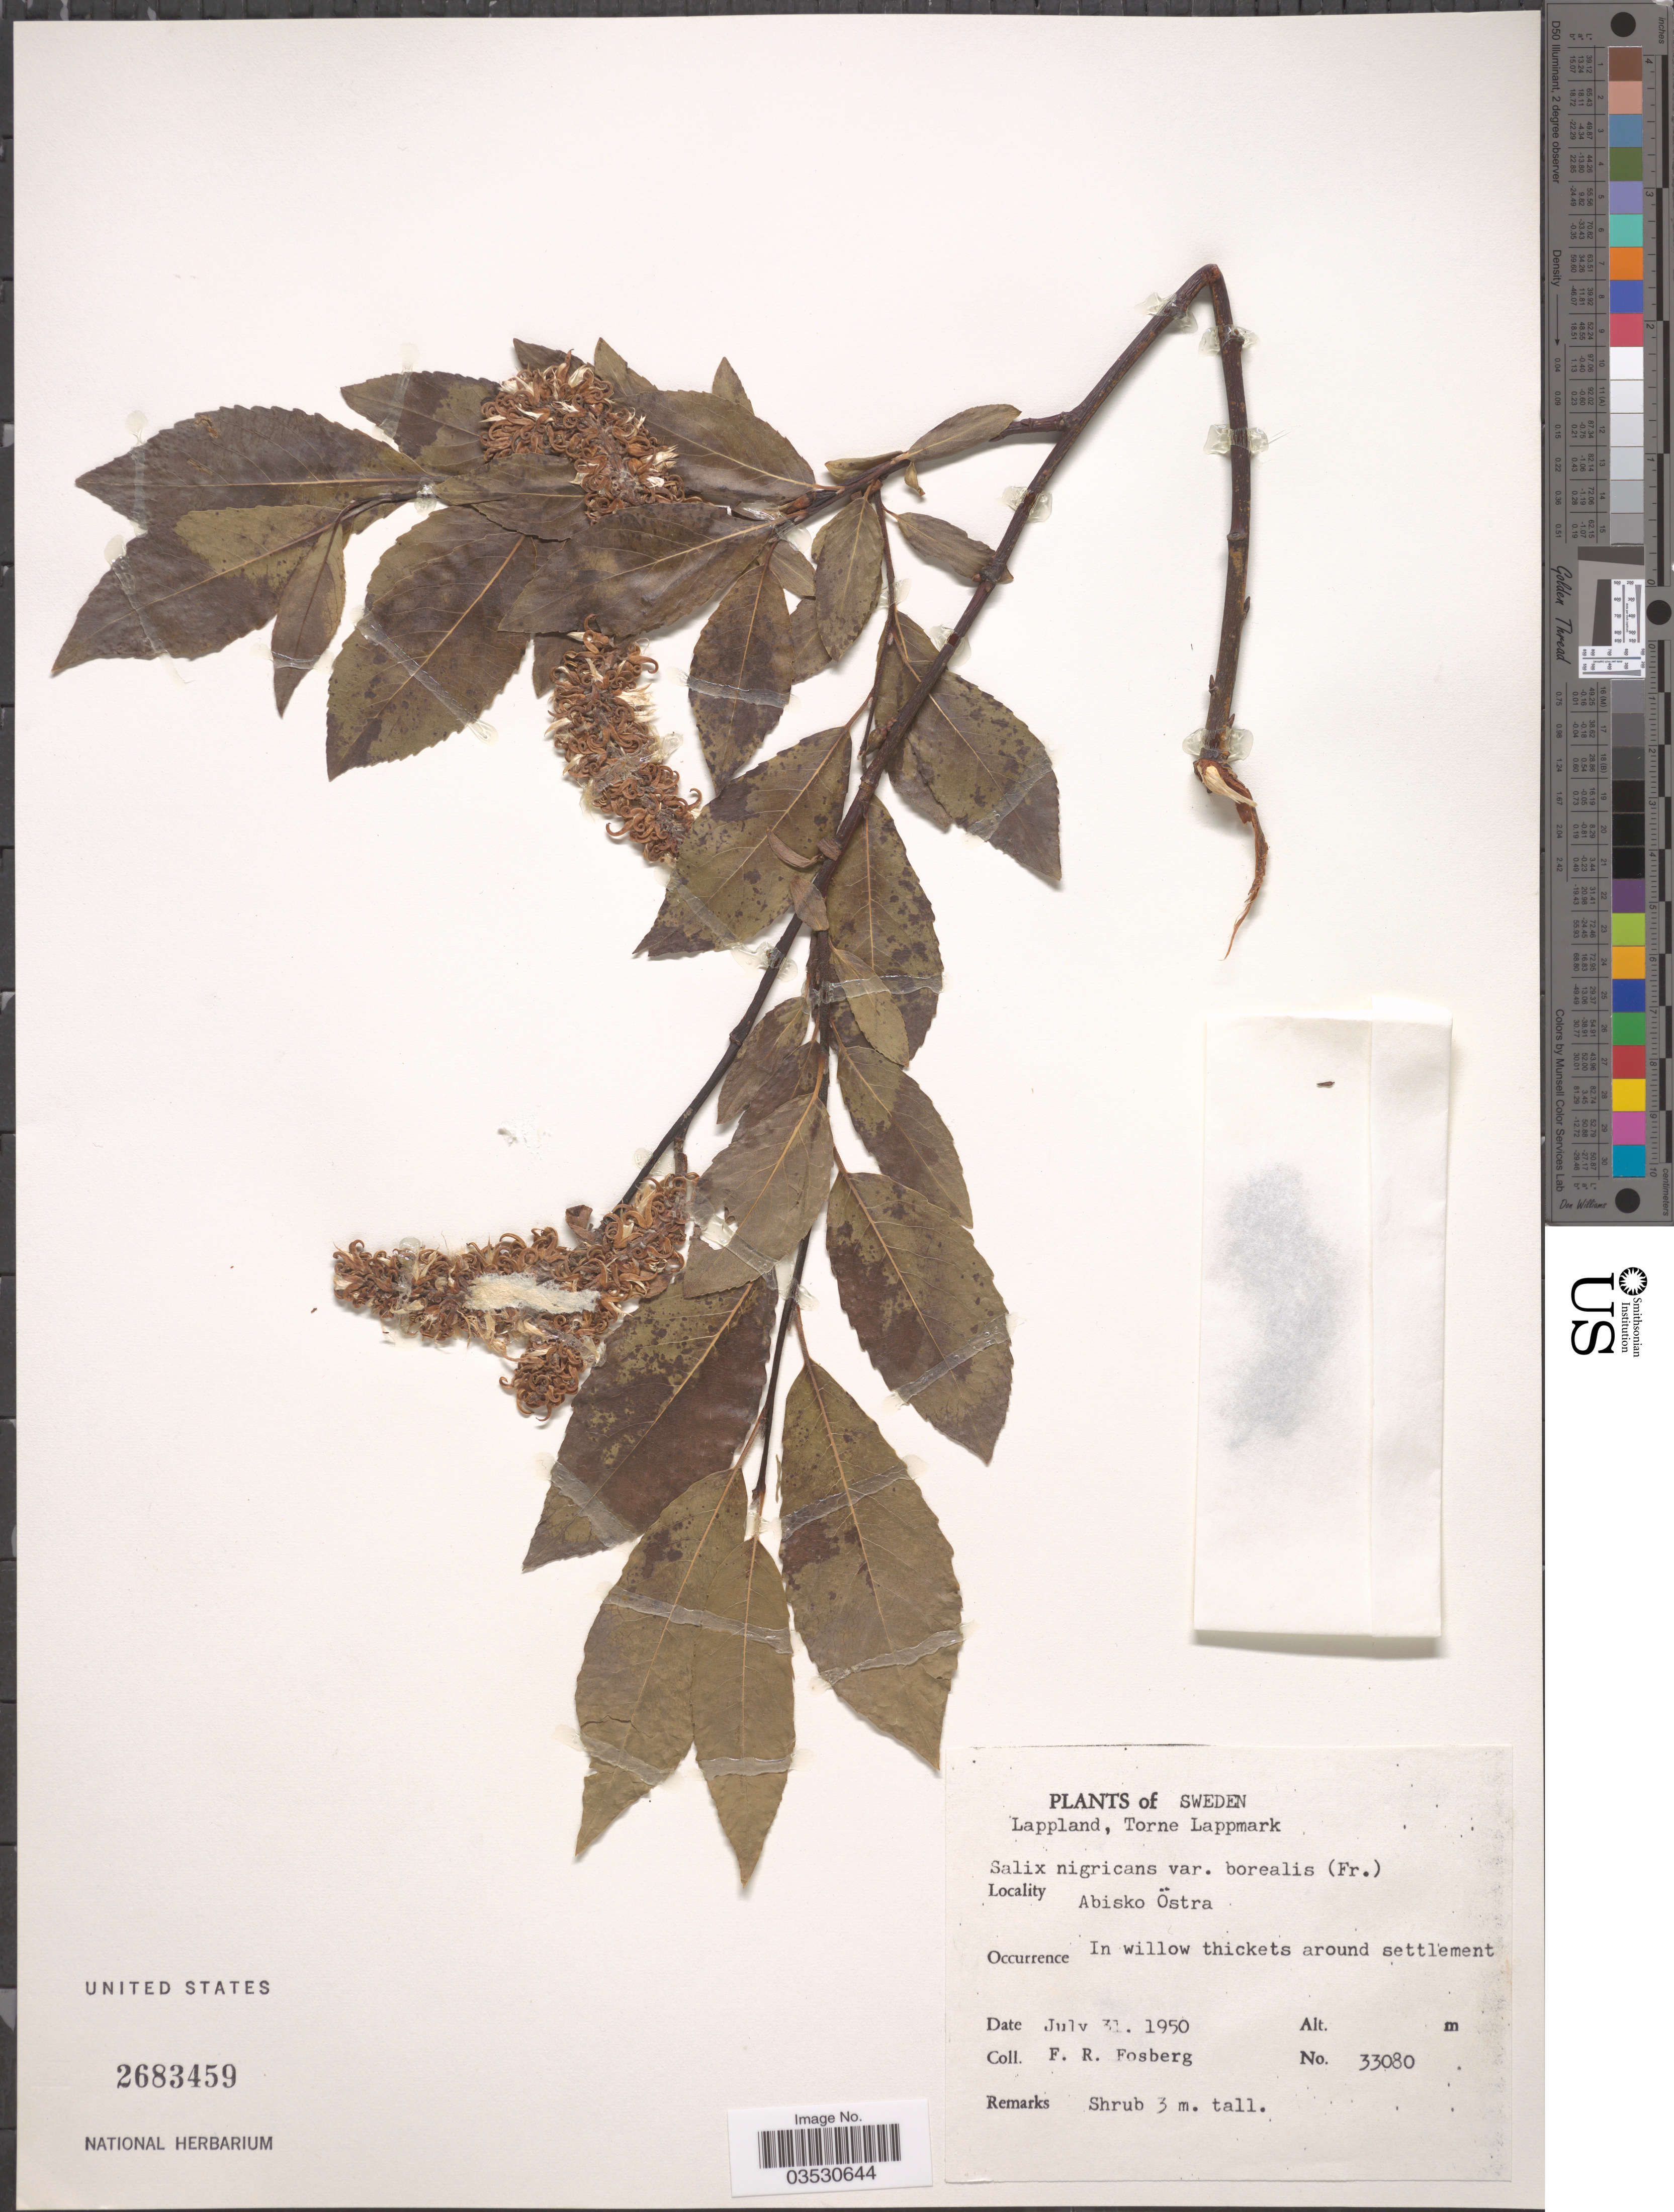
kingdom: Plantae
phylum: Tracheophyta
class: Magnoliopsida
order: Malpighiales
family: Salicaceae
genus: Salix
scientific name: Salix myrsinifolia subsp. borealis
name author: (Flod.) A.K. Skvortsov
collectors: F. R. Fosberg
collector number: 33080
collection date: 1950-07-31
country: Sweden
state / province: Norrbotten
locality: Lappland, Torne Lappmark. Abisko Östra.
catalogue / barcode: US 2683459